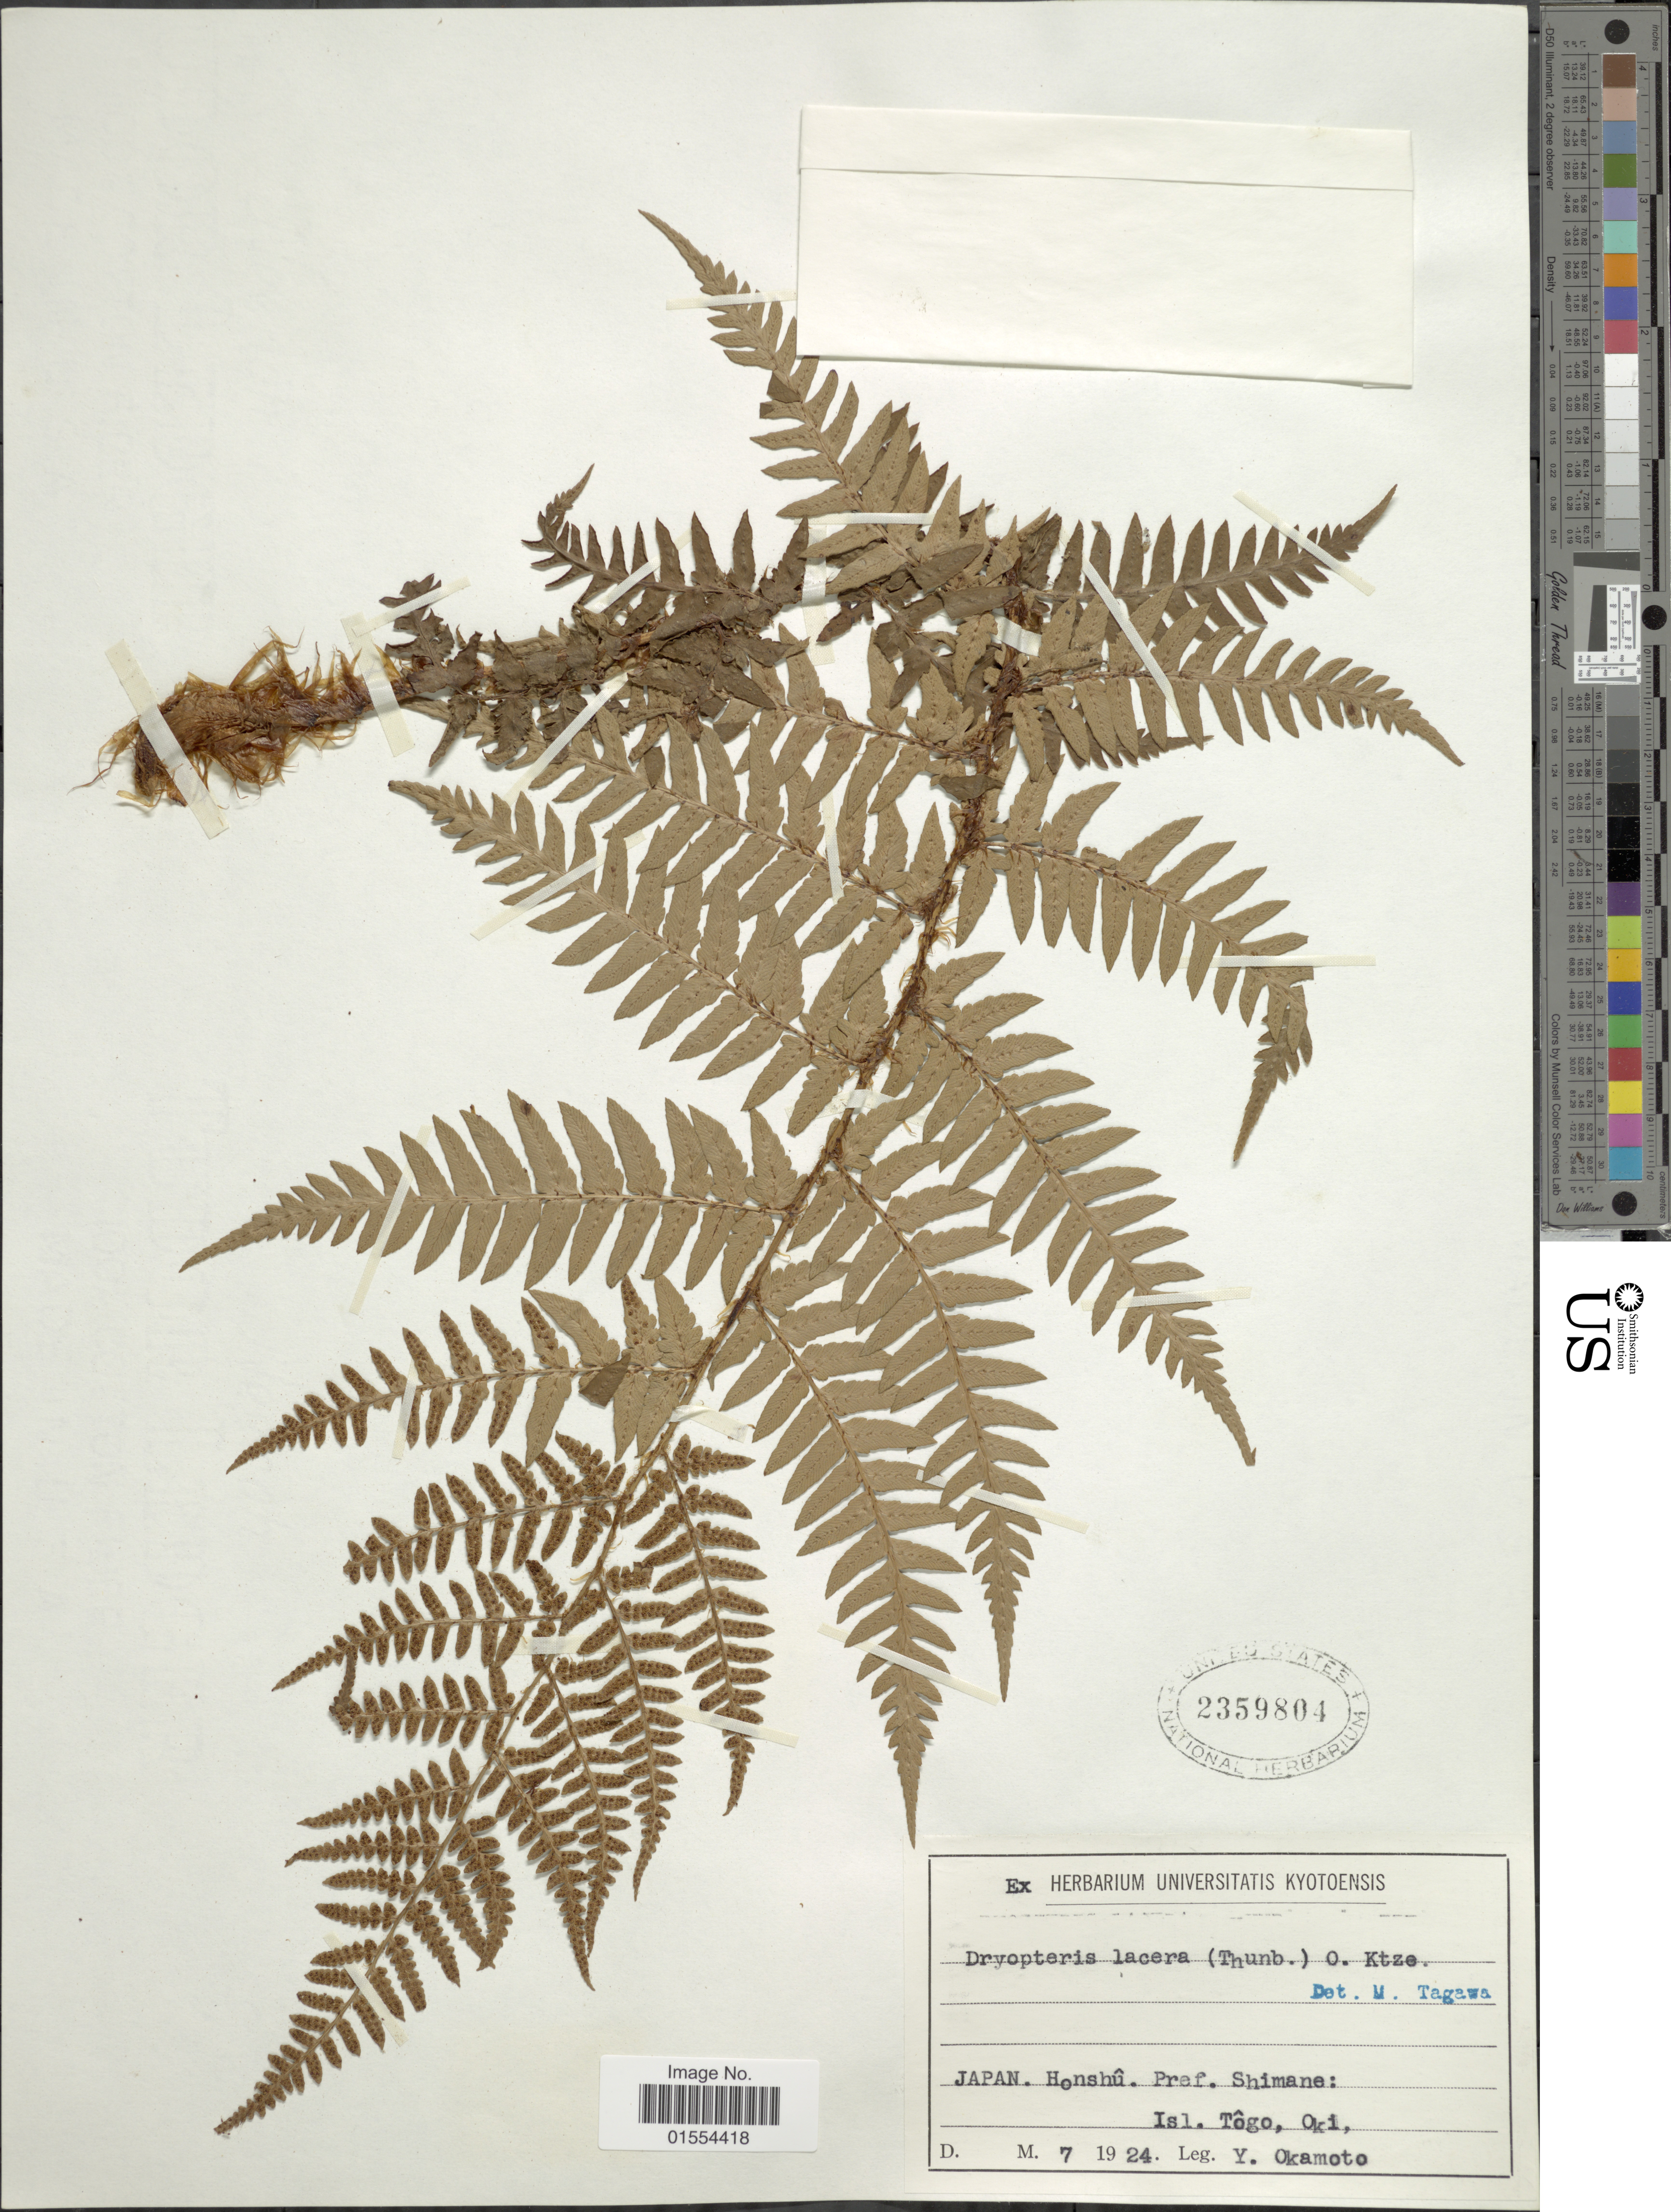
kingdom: Plantae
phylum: Tracheophyta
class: Polypodiopsida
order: Polypodiales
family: Dryopteridaceae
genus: Dryopteris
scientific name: Dryopteris lacera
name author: (Thunb.) Kuntze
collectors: Y. Okamoto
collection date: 1924-07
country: Japan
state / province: Simane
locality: Japan. Honshu. Pref. Shimane. Isl. Togo, Oki.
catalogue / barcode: US 2359804